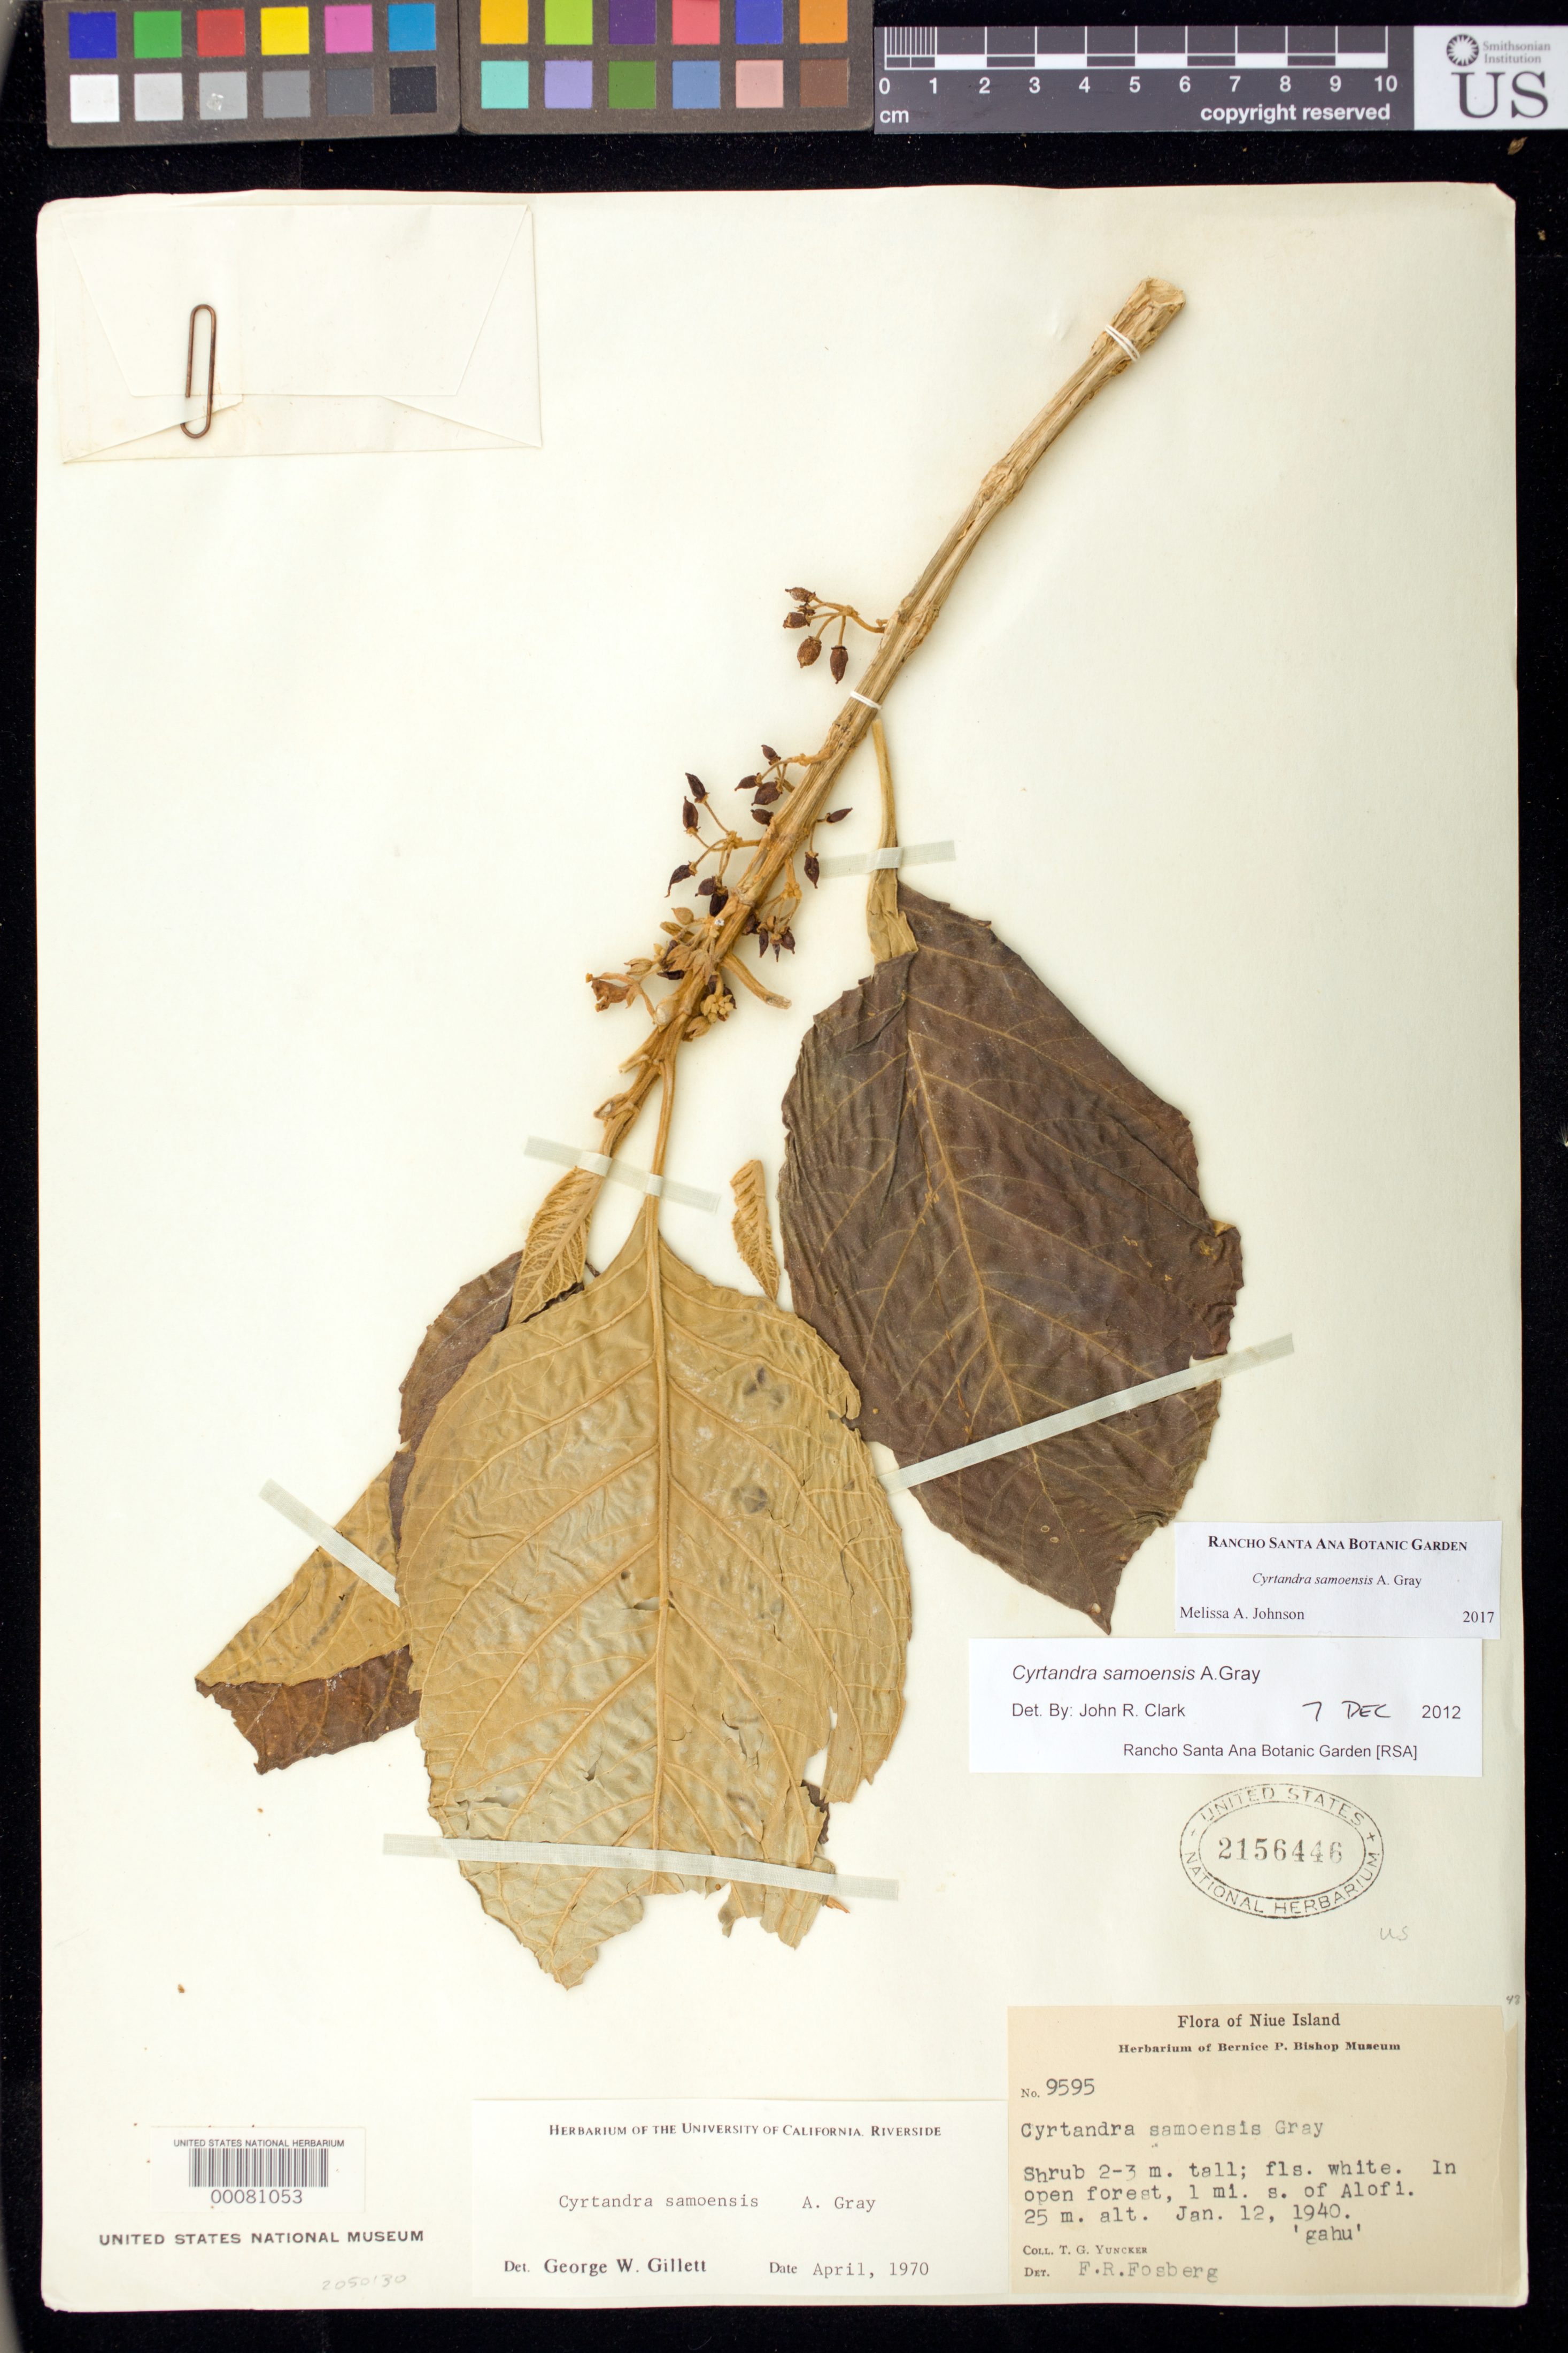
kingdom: Plantae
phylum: Tracheophyta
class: Magnoliopsida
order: Lamiales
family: Gesneriaceae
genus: Cyrtandra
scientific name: Cyrtandra samoensis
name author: A. Gray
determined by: Johnson, Melissa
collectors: T. G. Yuncker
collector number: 9595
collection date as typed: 12 Jan 1940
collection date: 1940-01-12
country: Niue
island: Niue I.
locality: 1 mi s of alofi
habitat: In open forest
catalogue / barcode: US 2156446